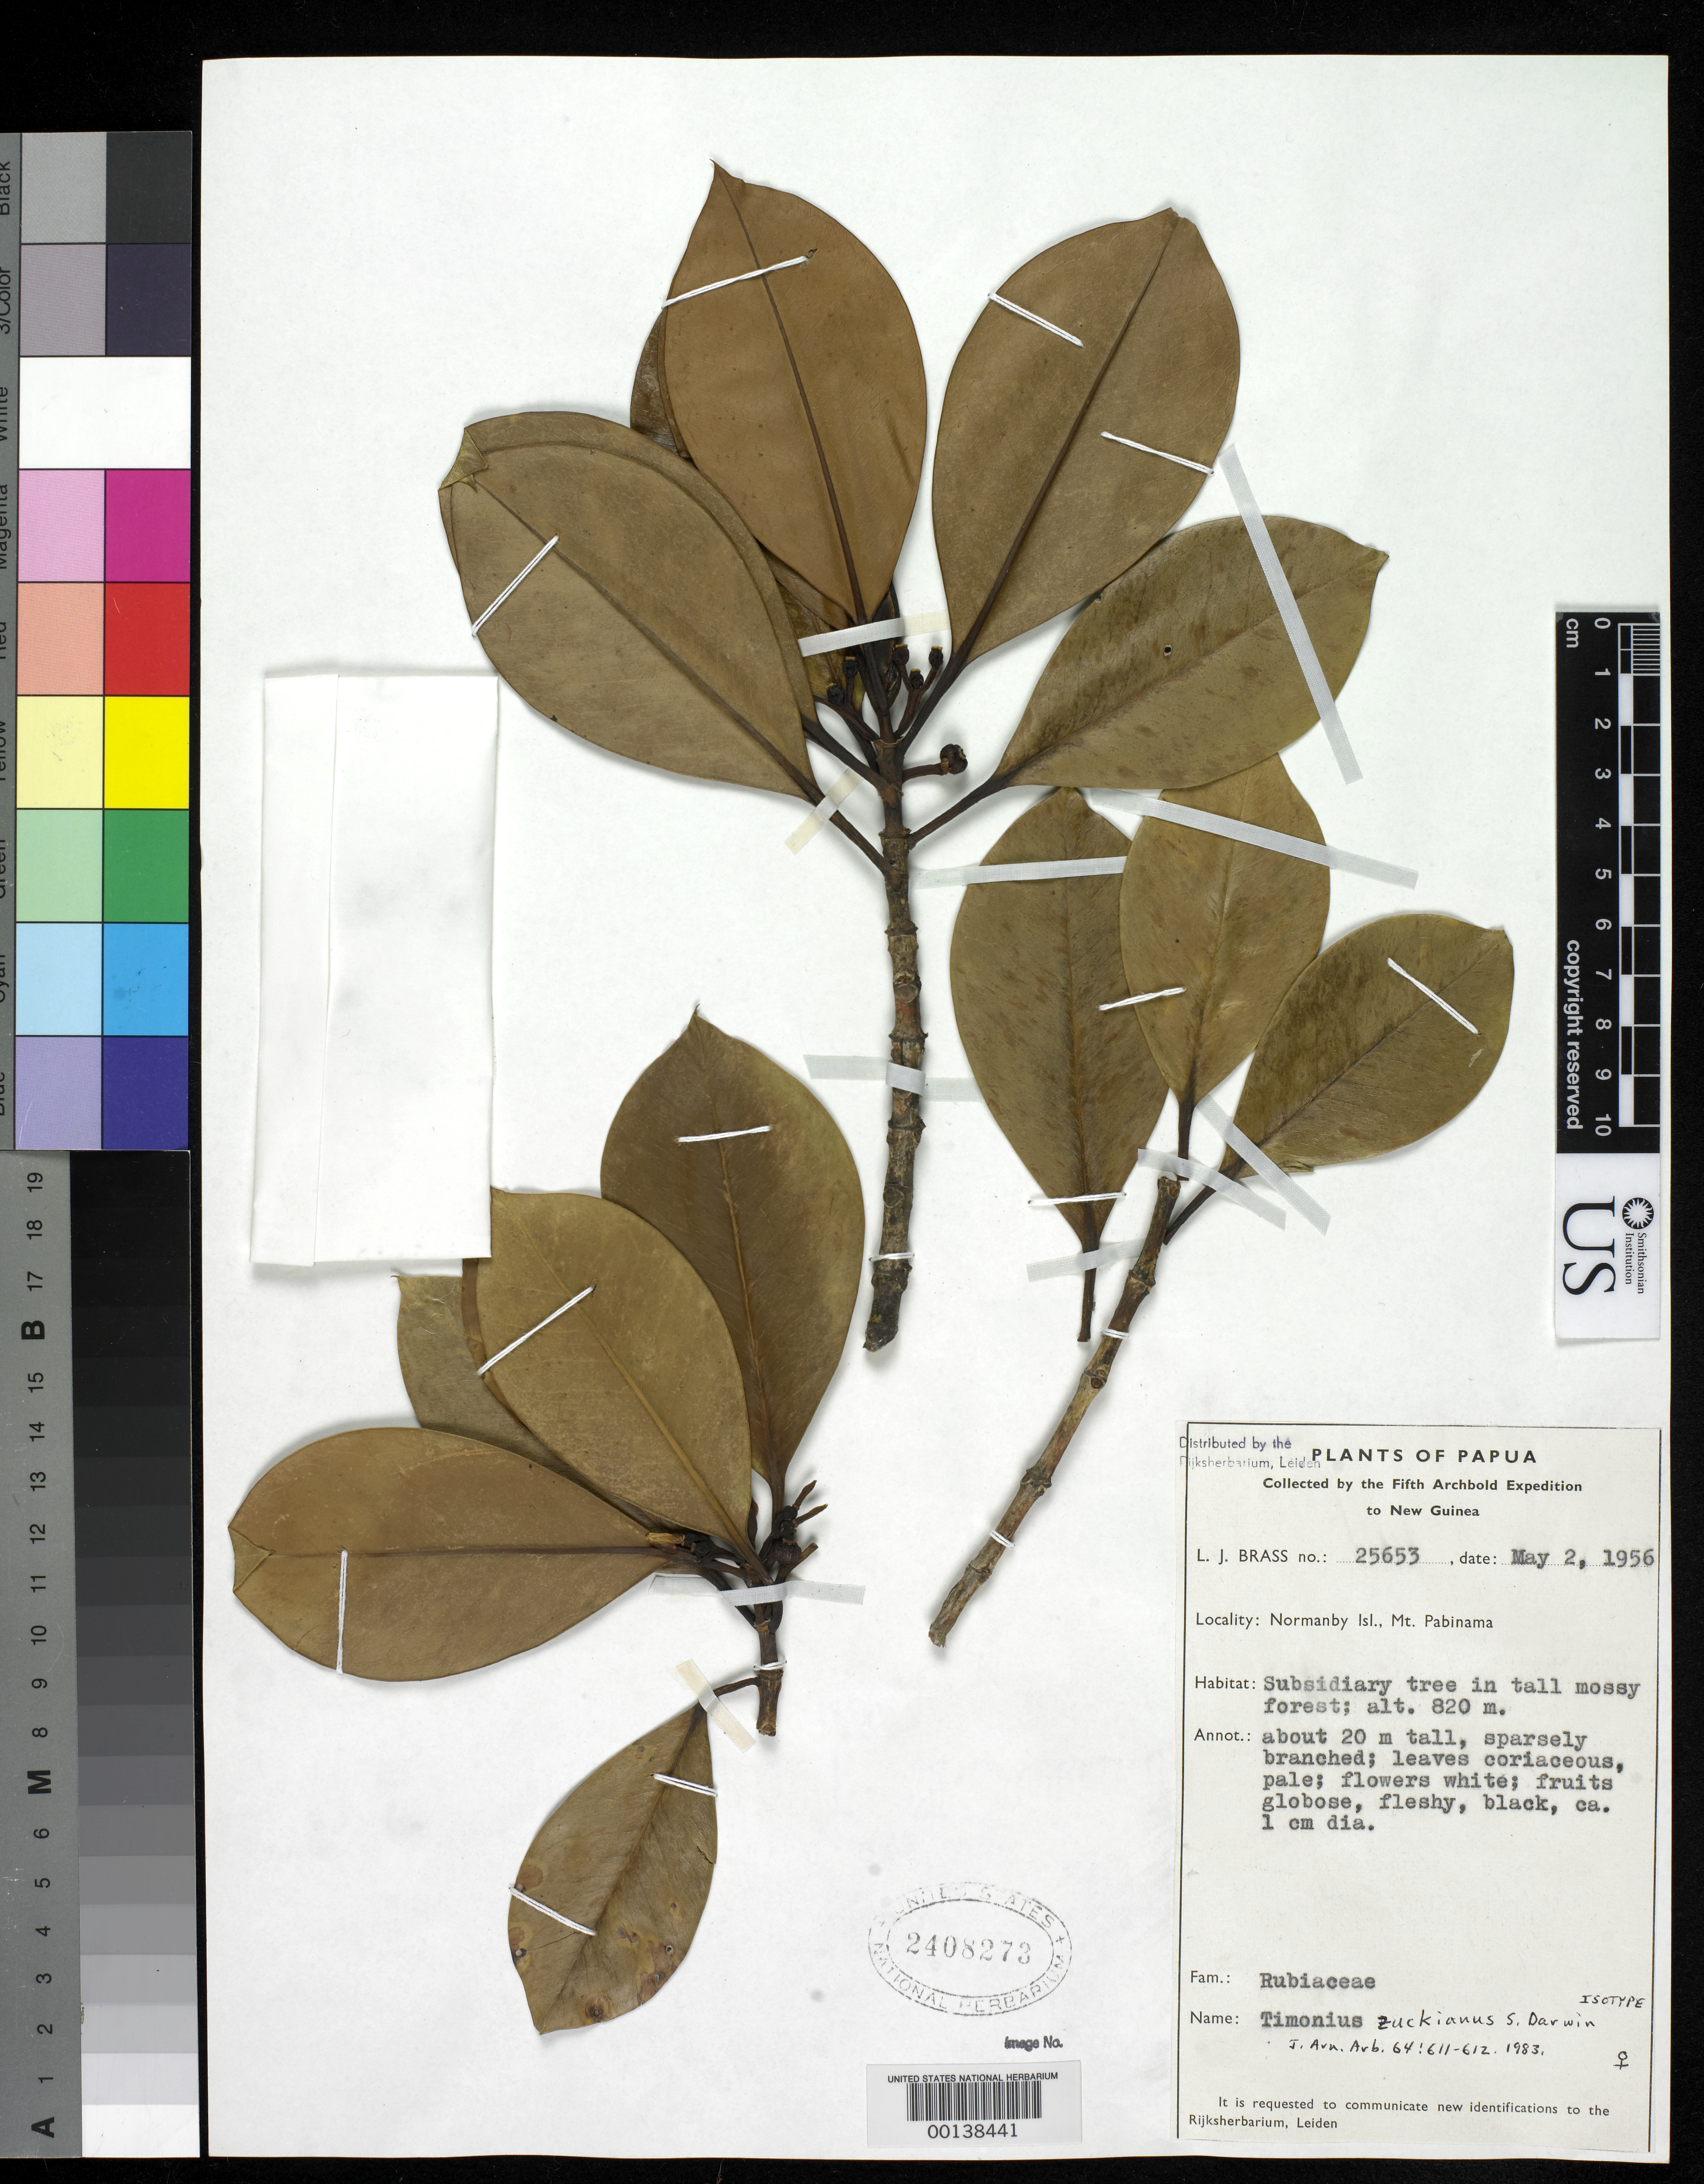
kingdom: Plantae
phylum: Tracheophyta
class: Magnoliopsida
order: Gentianales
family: Rubiaceae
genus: Timonius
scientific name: Timonius zuckianus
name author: S.P. Darwin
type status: Isotype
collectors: L. J. Brass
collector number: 25653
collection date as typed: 02 May 1956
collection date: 1956-05-02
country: Papua New Guinea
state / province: Milne Bay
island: Normanby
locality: Mt. Pabinama.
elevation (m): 820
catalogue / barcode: US 2408273